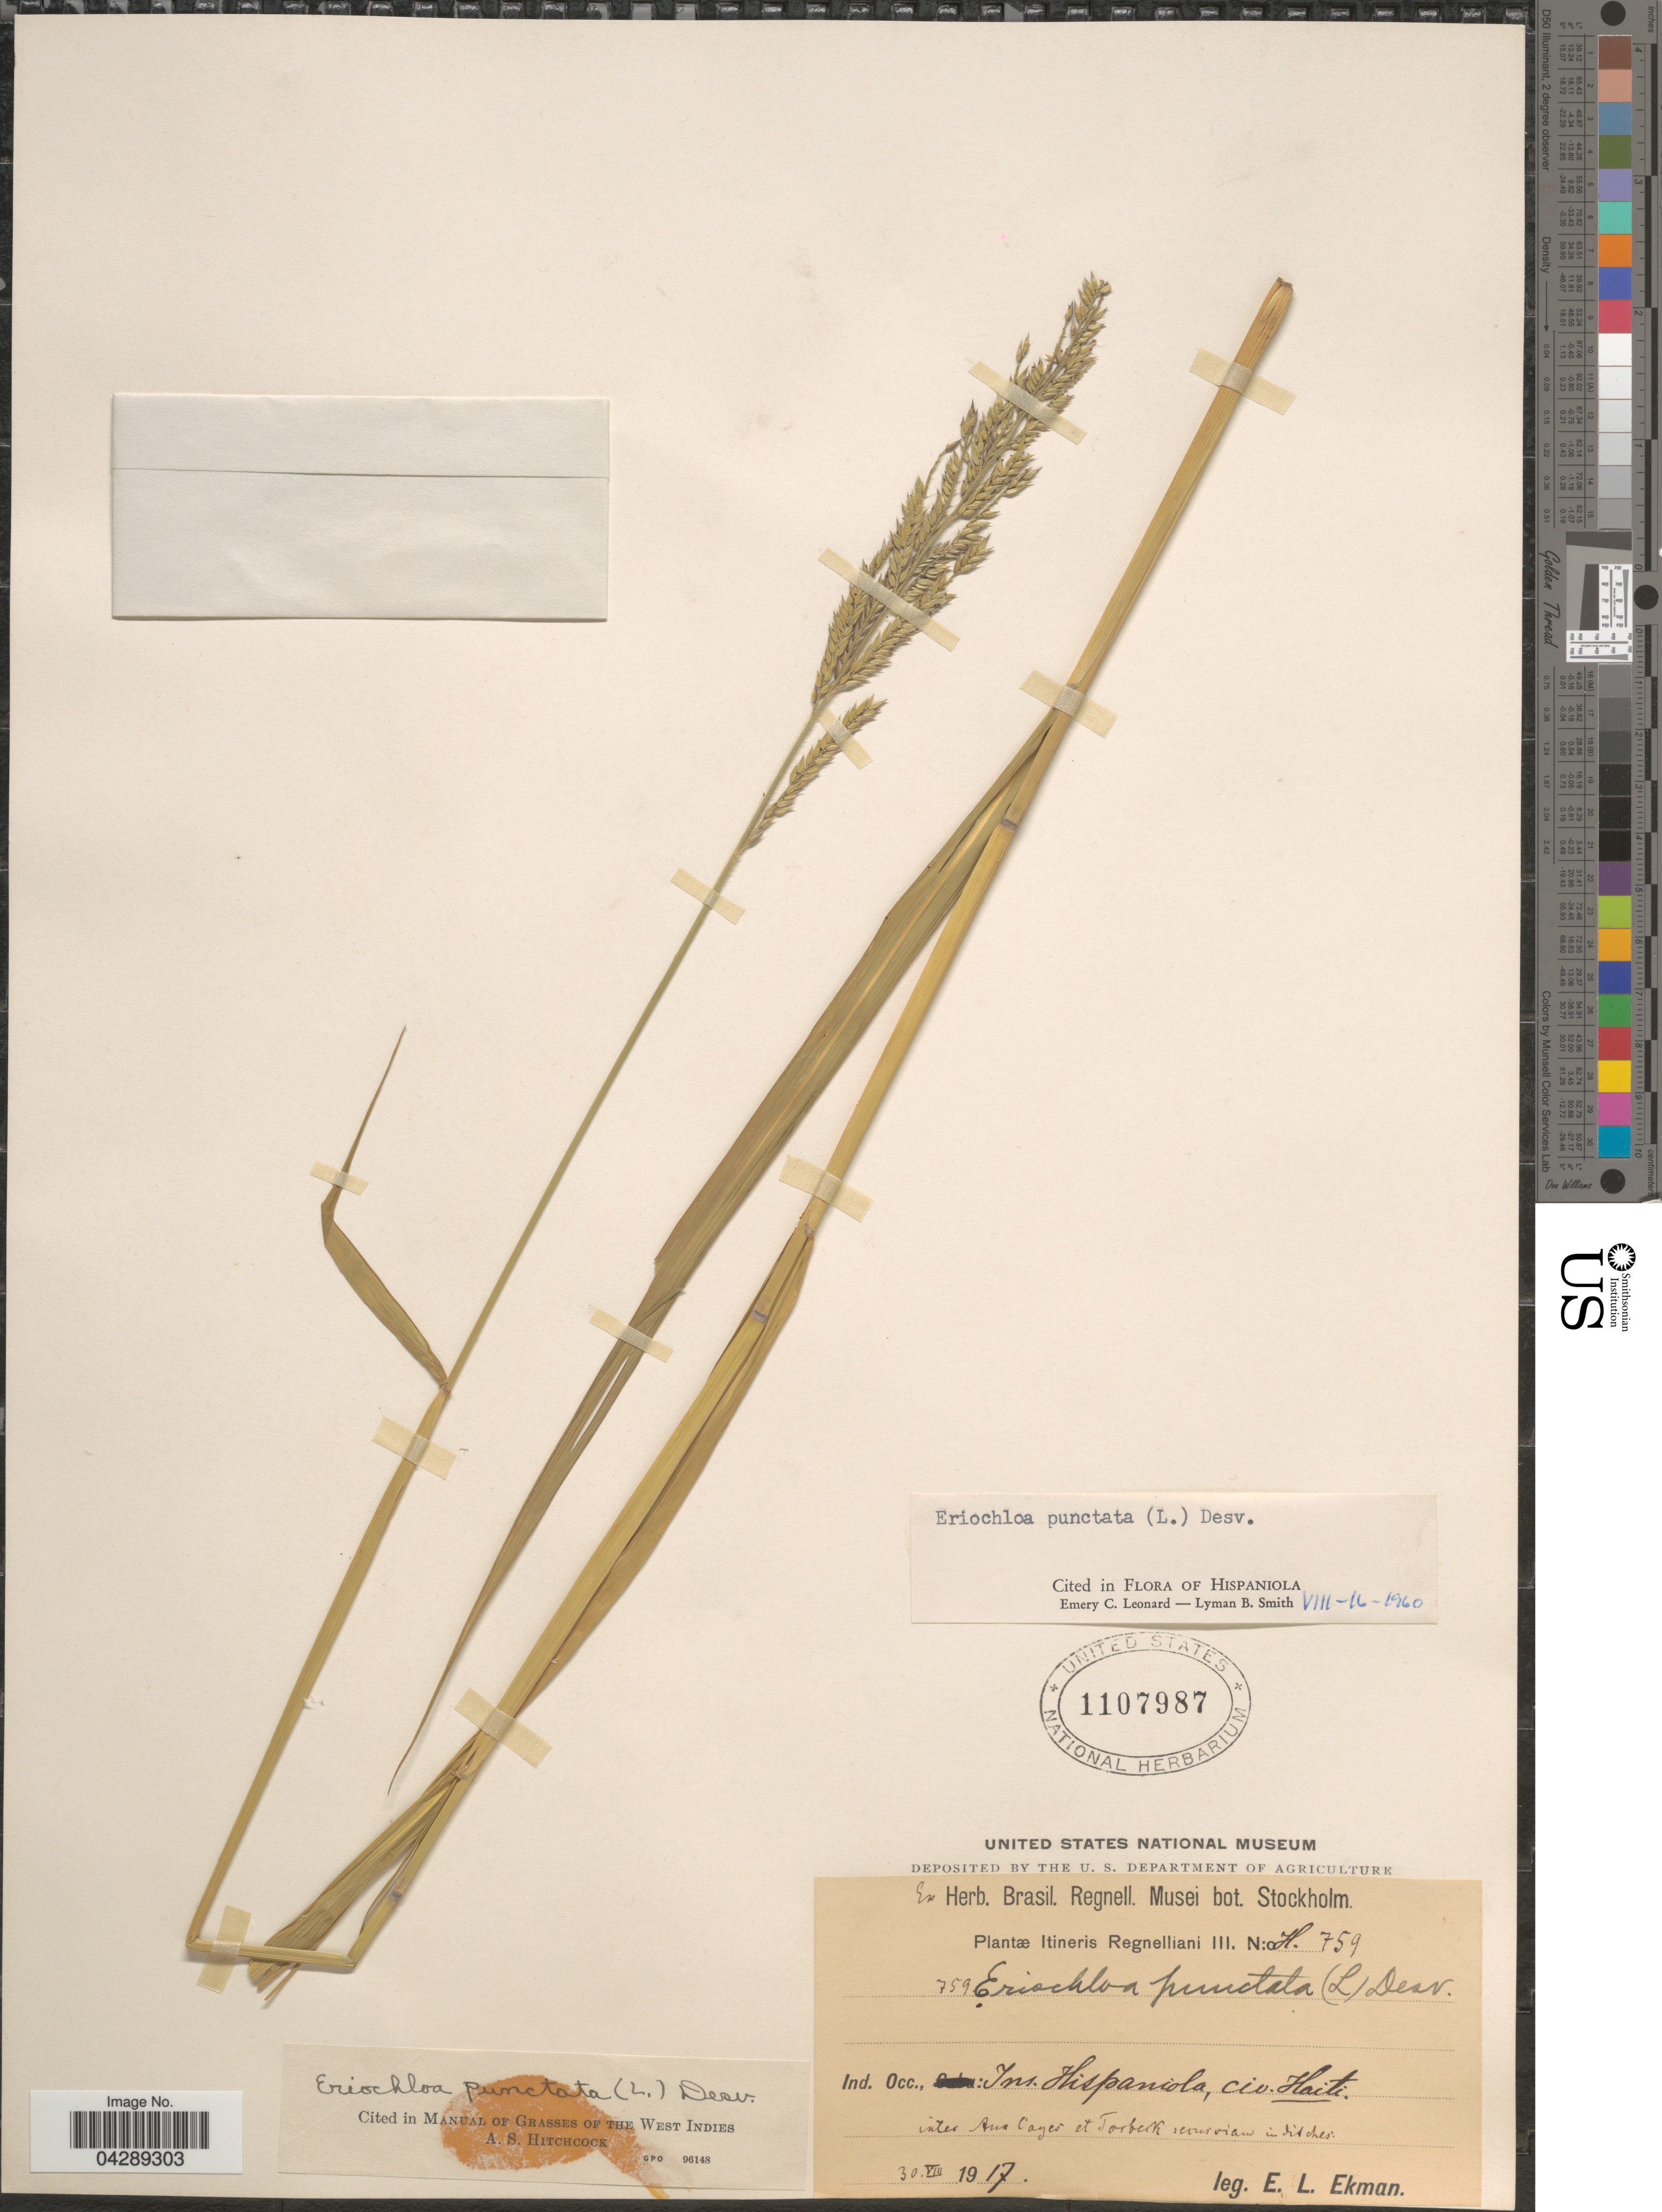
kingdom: Plantae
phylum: Tracheophyta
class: Liliopsida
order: Poales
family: Poaceae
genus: Eriochloa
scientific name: Eriochloa punctata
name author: (L.) Desv. ex Ham.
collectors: E. L. Ekman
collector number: H759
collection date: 1917-08-30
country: Haiti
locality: Itineris Regnelliani III. Ind. Occ., Ins. Hispaniola, civ. Haiti. Inter Aus Cages et Torberk peruviam in ditches. [interpreted]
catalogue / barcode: US 1107987